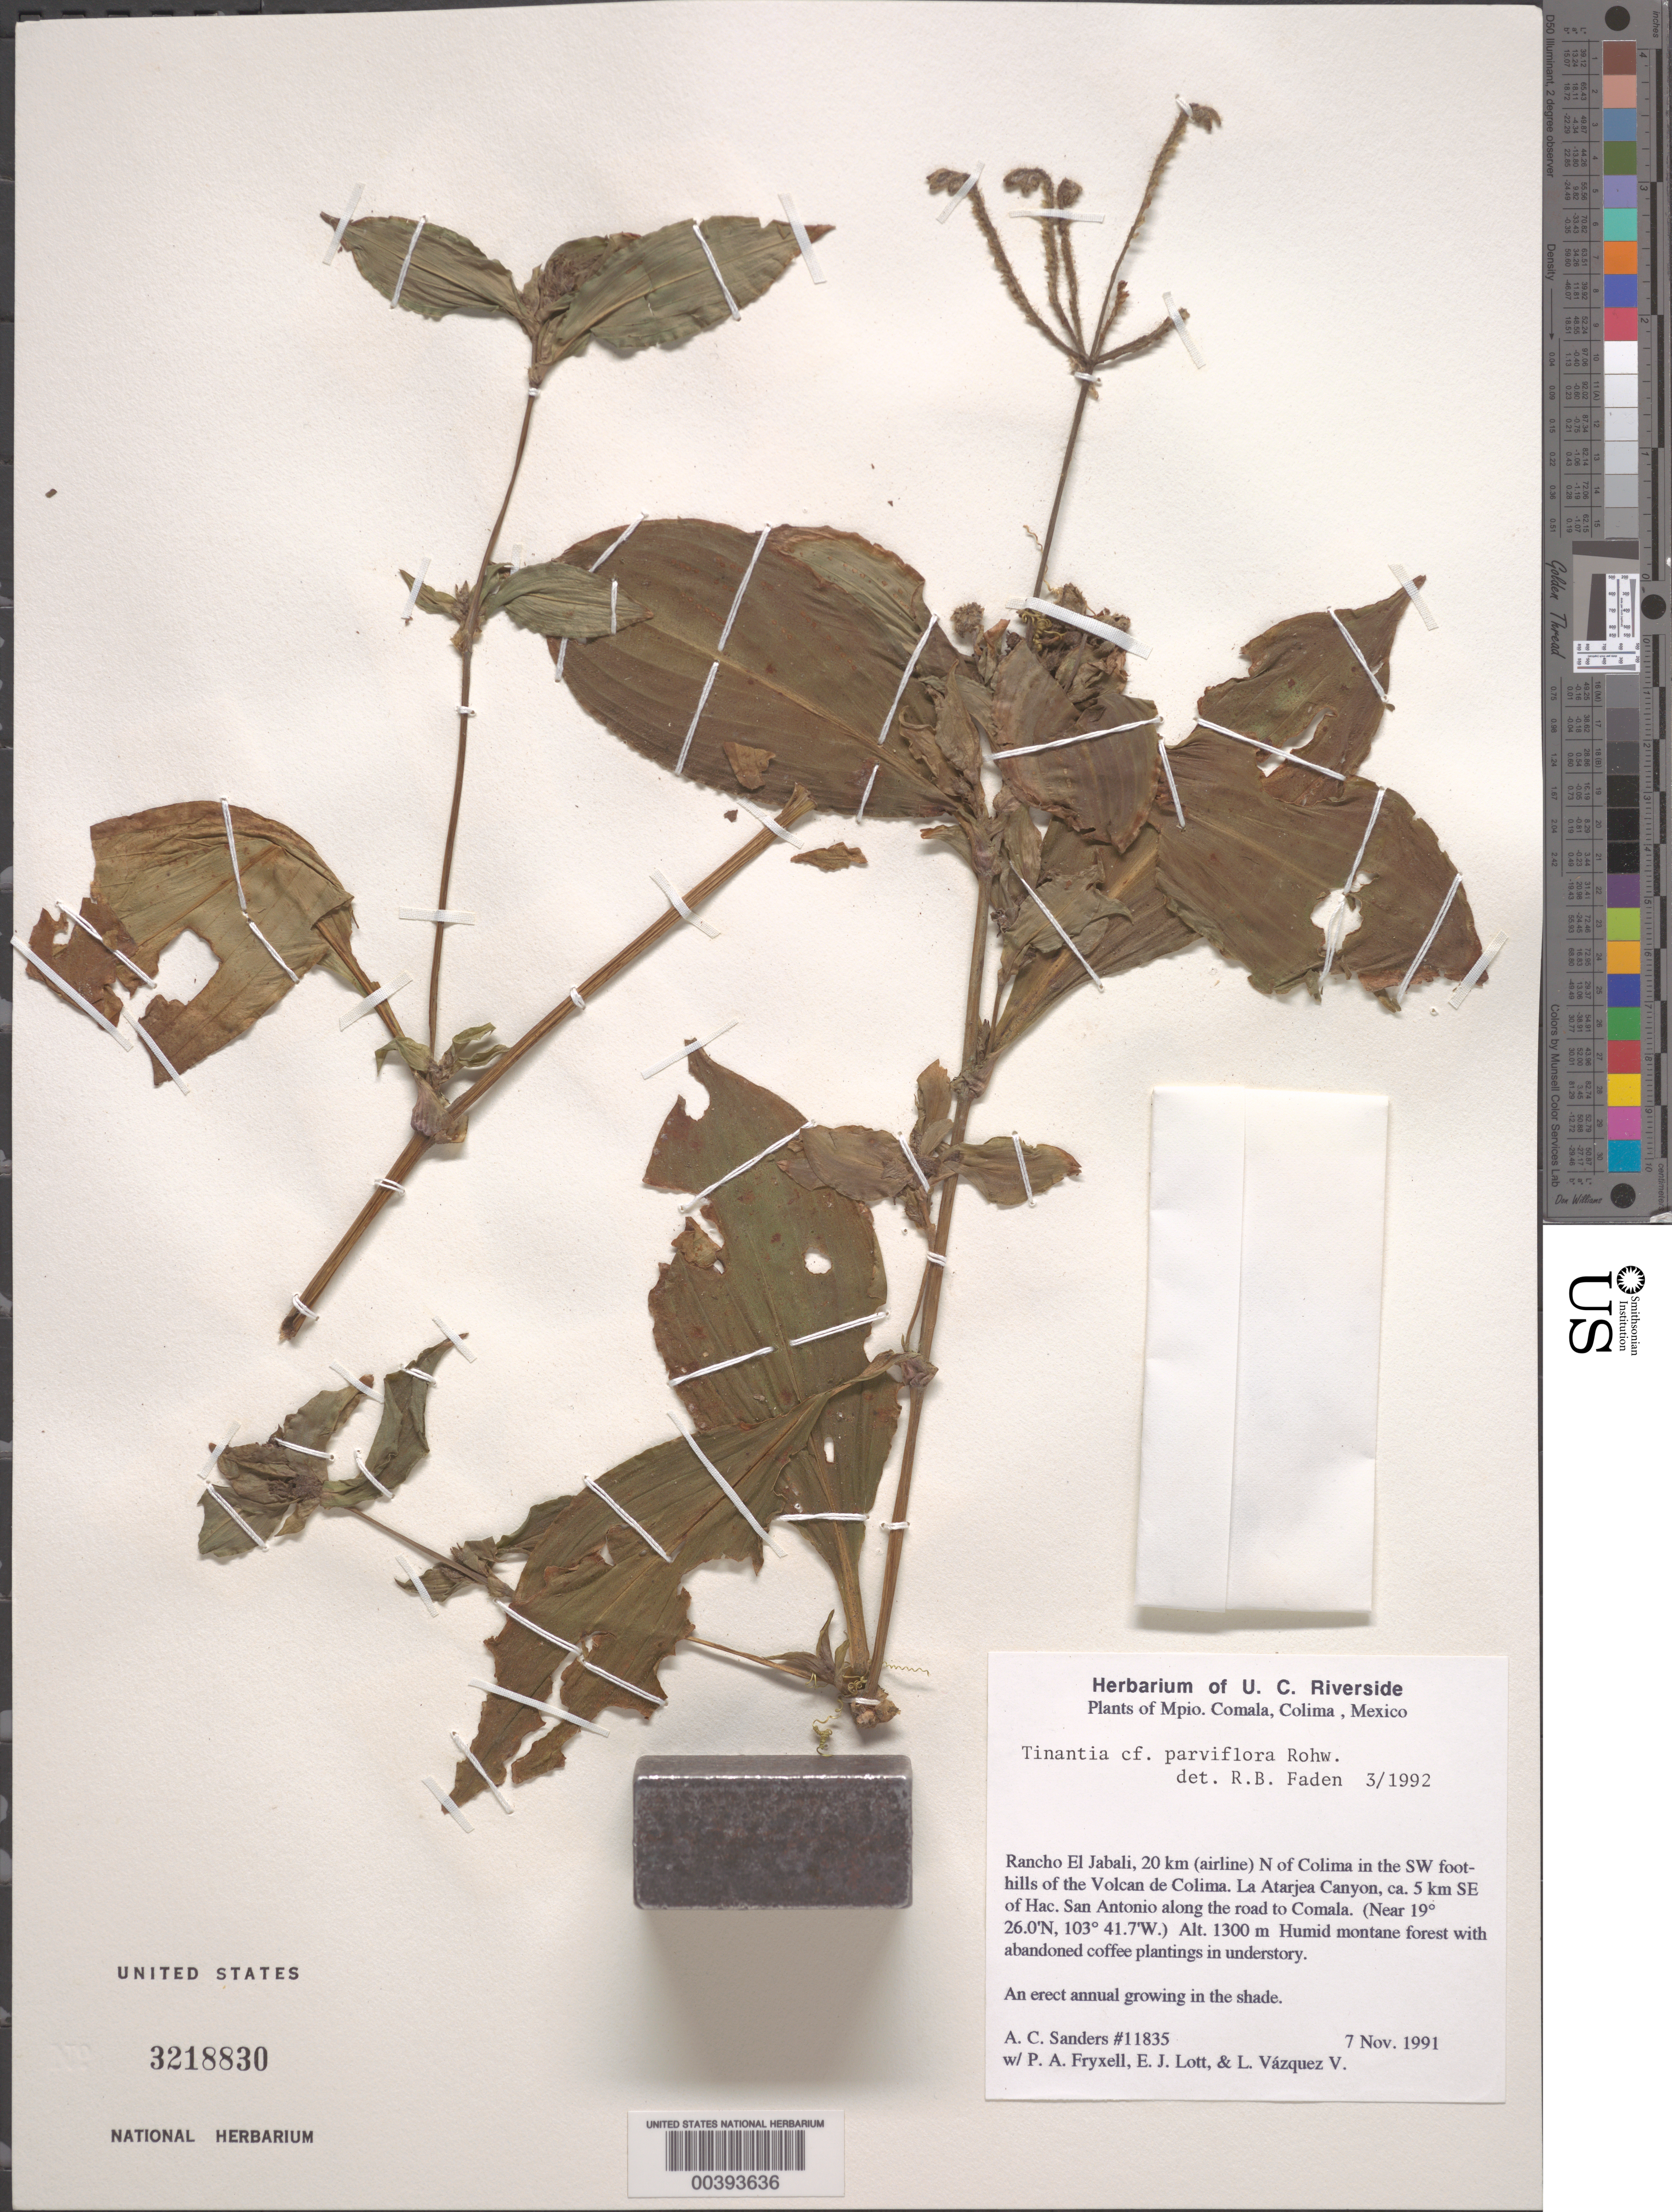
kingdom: Plantae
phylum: Tracheophyta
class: Liliopsida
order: Commelinales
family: Commelinaceae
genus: Tinantia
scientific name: Tinantia parviflora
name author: Rohweder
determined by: Faden, Robert B., (US), Smithsonian Institution - National Museum of Natural History (UNITED STATES)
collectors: A. Sanders, P. A. Fryxell, E. Lott & L. Vazquez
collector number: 11835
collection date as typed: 07 Nov 1991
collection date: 1991-11-07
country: Mexico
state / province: Colima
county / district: Comala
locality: Rancho El Jabali, 20 km N of Colima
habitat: Humid montane forest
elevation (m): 1300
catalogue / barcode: US 3218830